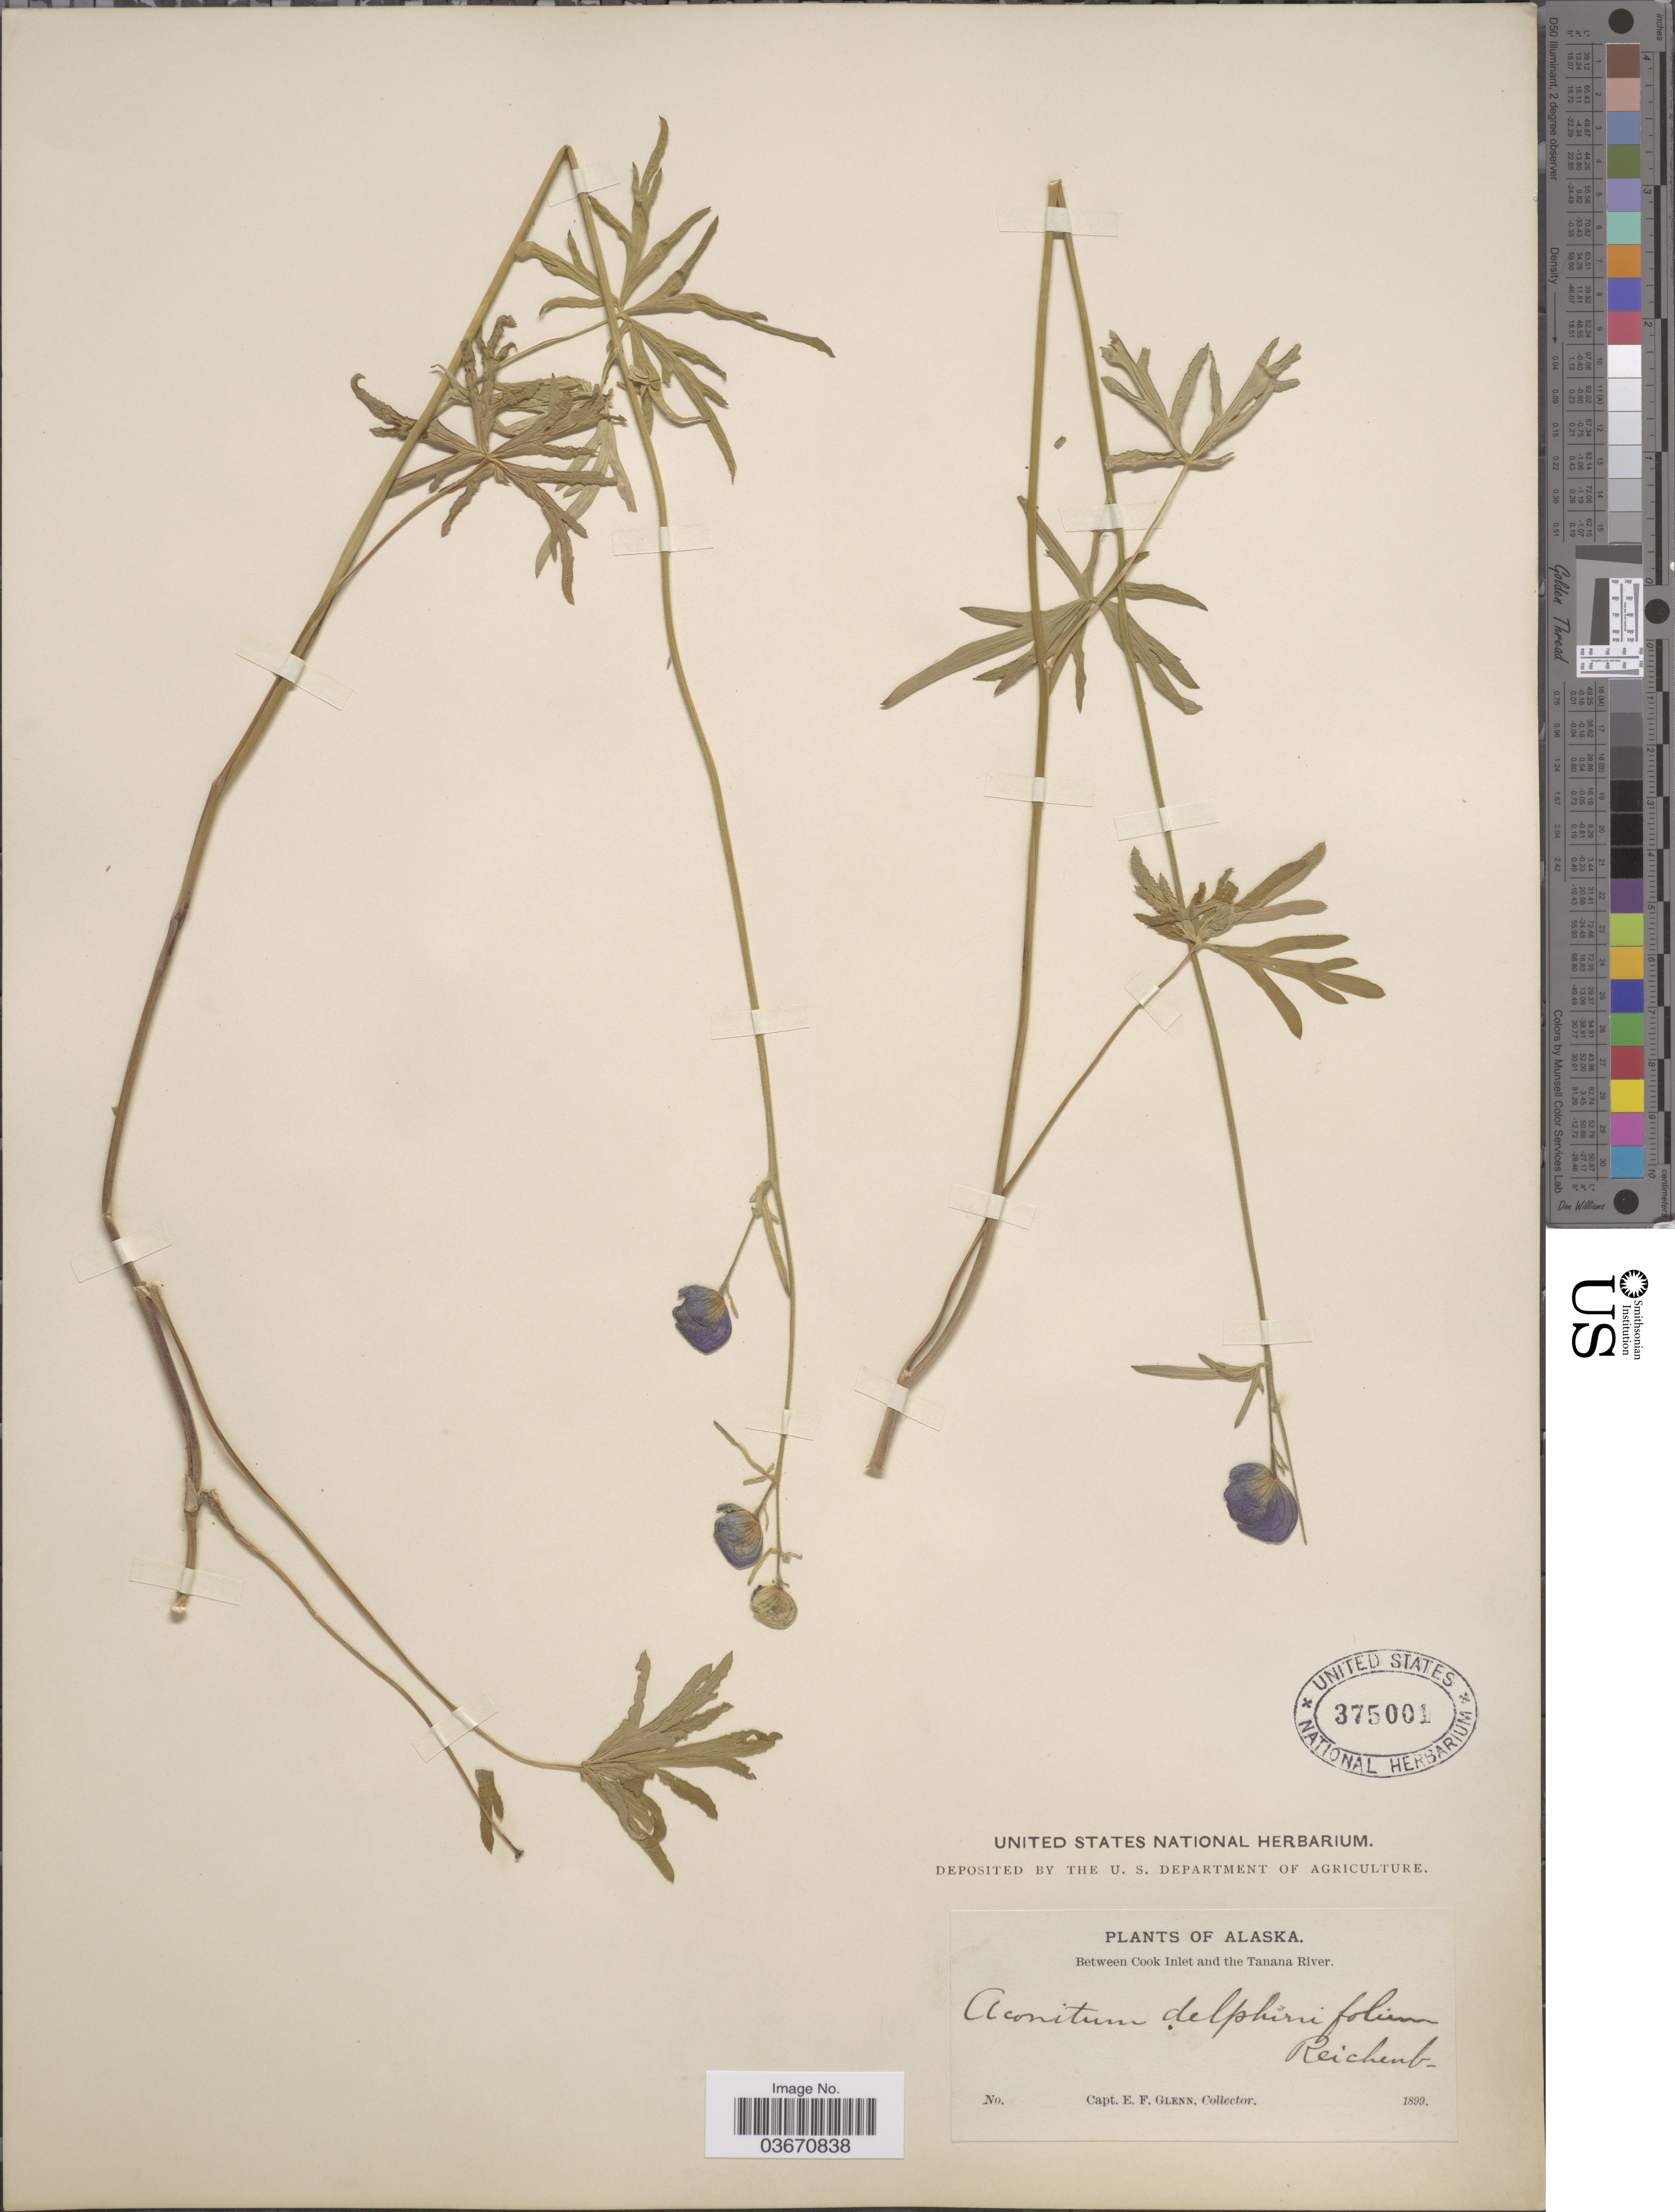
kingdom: Plantae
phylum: Tracheophyta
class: Magnoliopsida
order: Ranunculales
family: Ranunculaceae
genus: Aconitum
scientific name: Aconitum delphinifolium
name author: DC.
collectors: E. Glenn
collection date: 1899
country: United States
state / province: Alaska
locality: Between Cook Inlet and the Tanana River.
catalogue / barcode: US 375001